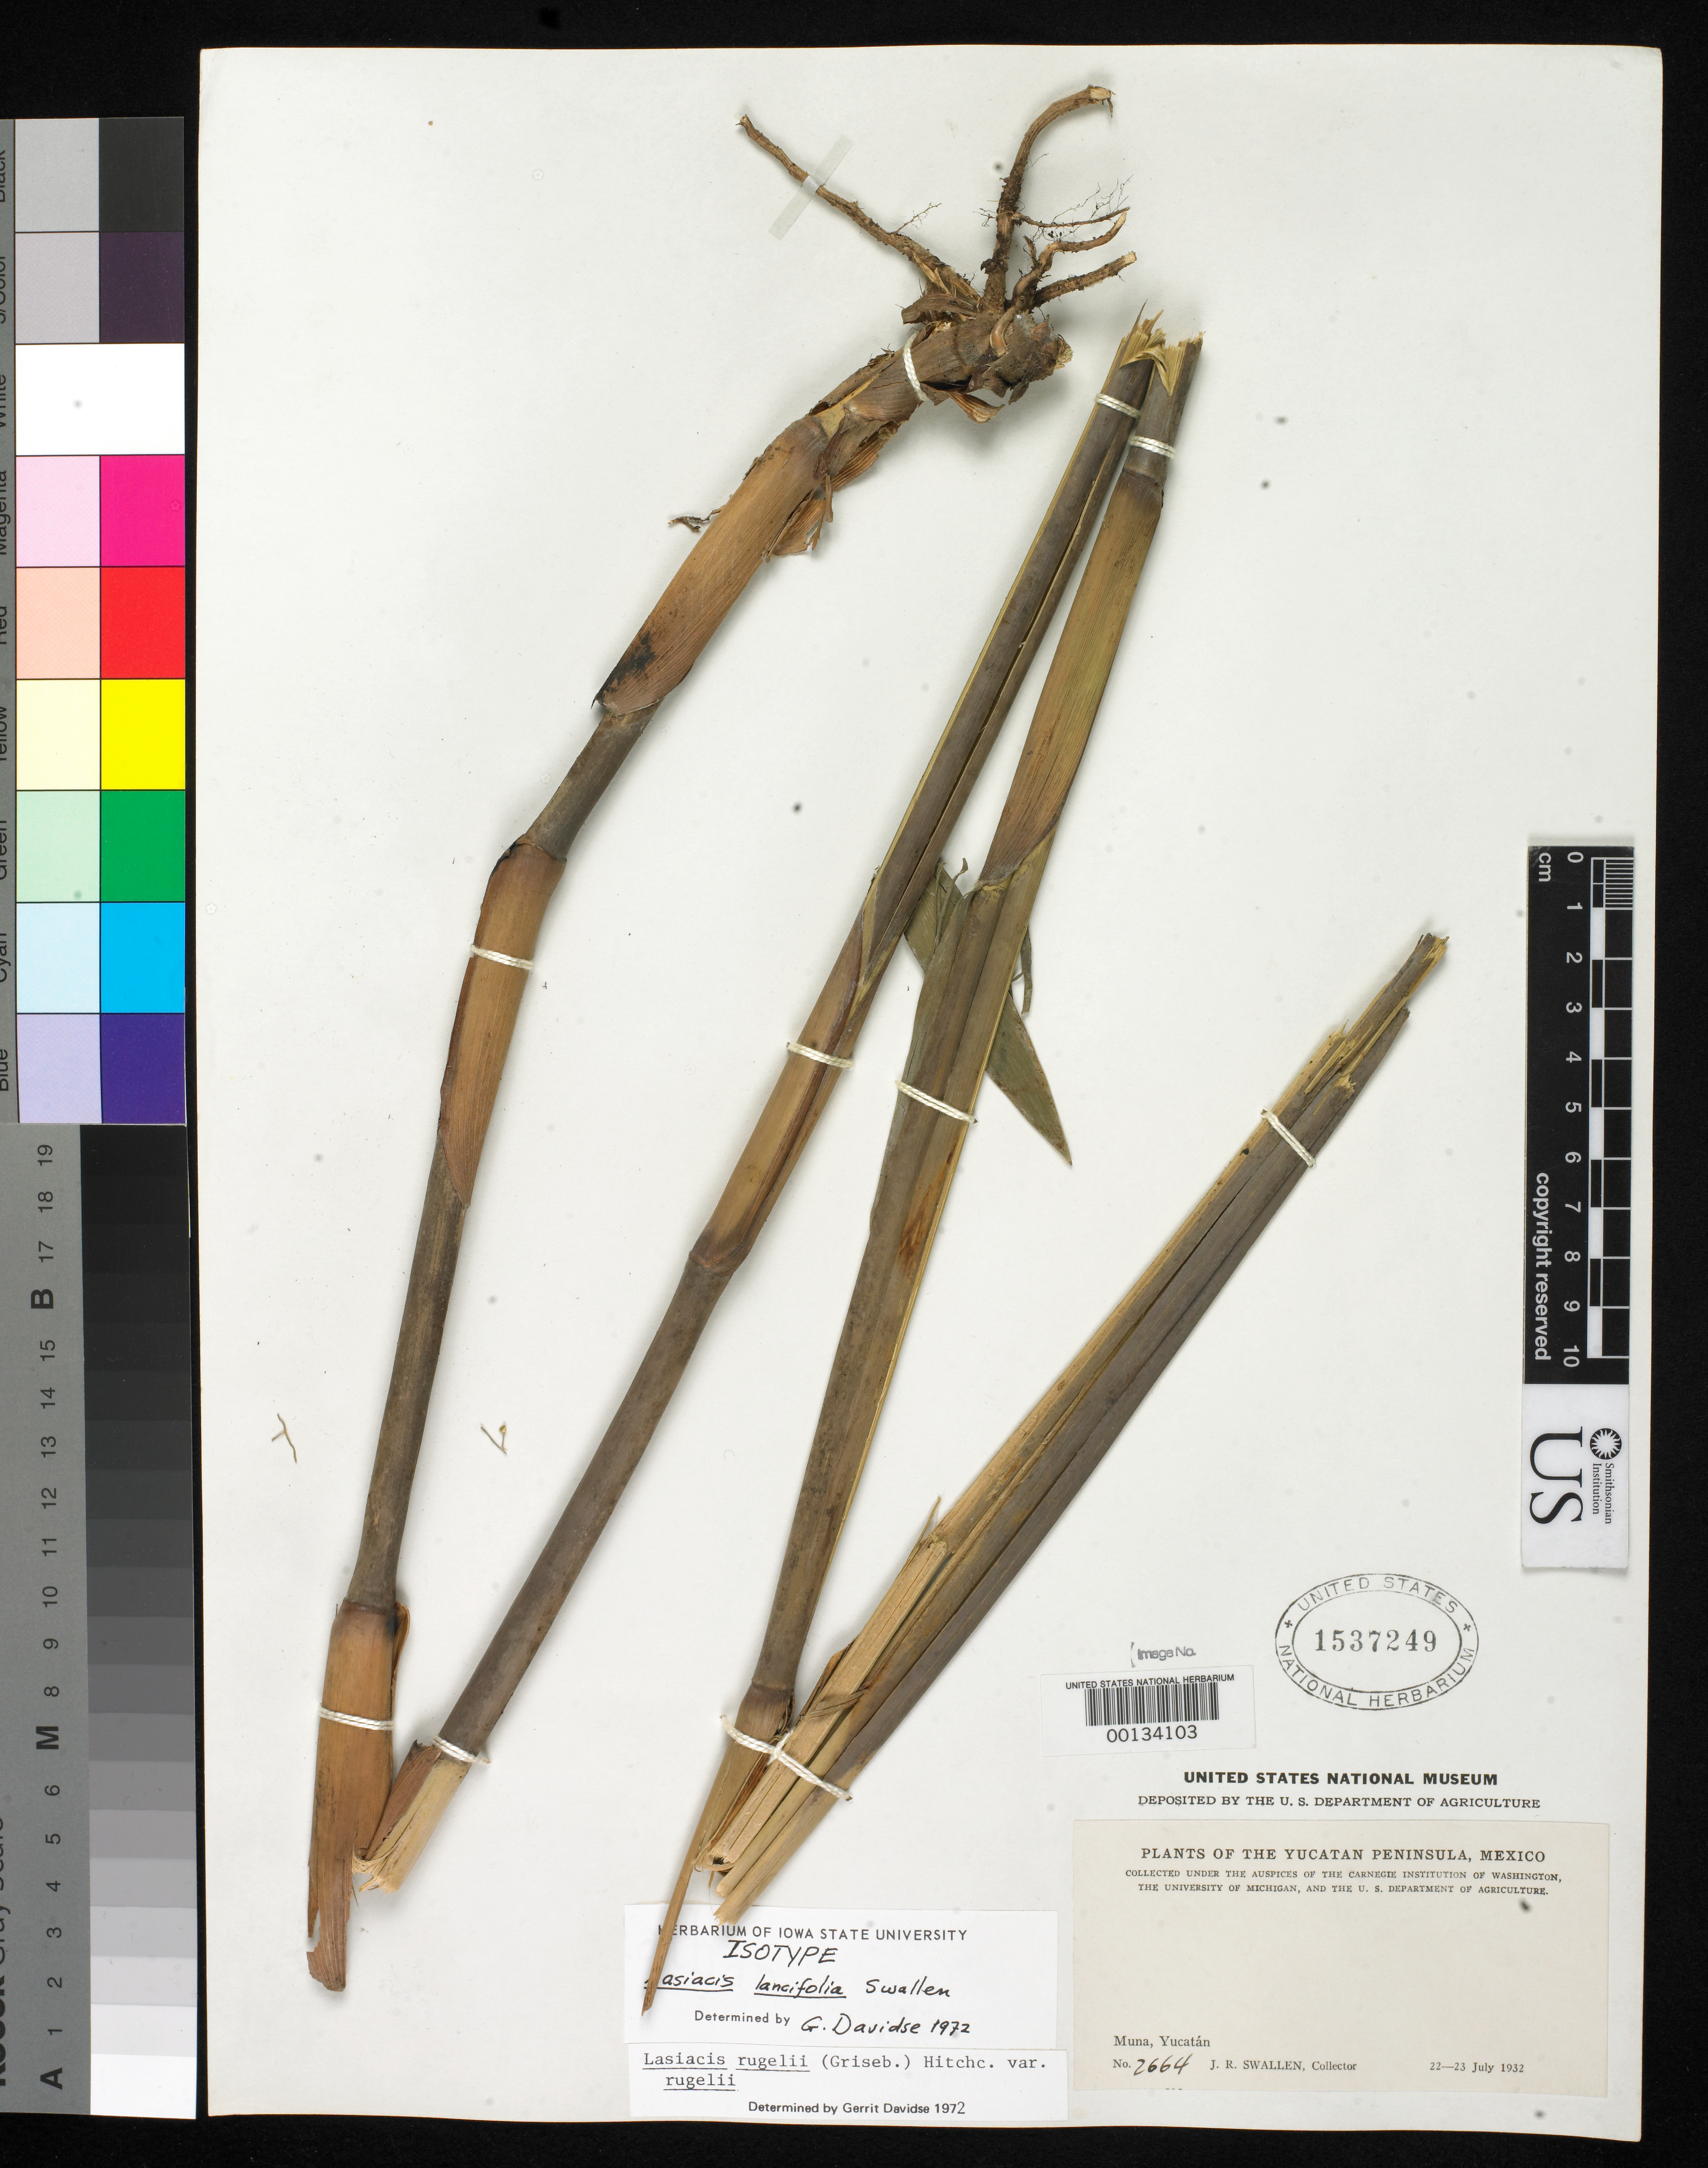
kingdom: Plantae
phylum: Tracheophyta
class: Liliopsida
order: Poales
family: Poaceae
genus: Lasiacis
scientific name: Lasiacis lancifolia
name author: Swallen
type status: Isotype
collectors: J. R. Swallen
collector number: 2664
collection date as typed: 22 Jul 1932 to 23 Jul 1932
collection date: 1932-07-22/1932-07-23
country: Mexico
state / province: Yucatán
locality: Muna.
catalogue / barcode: US 1537249